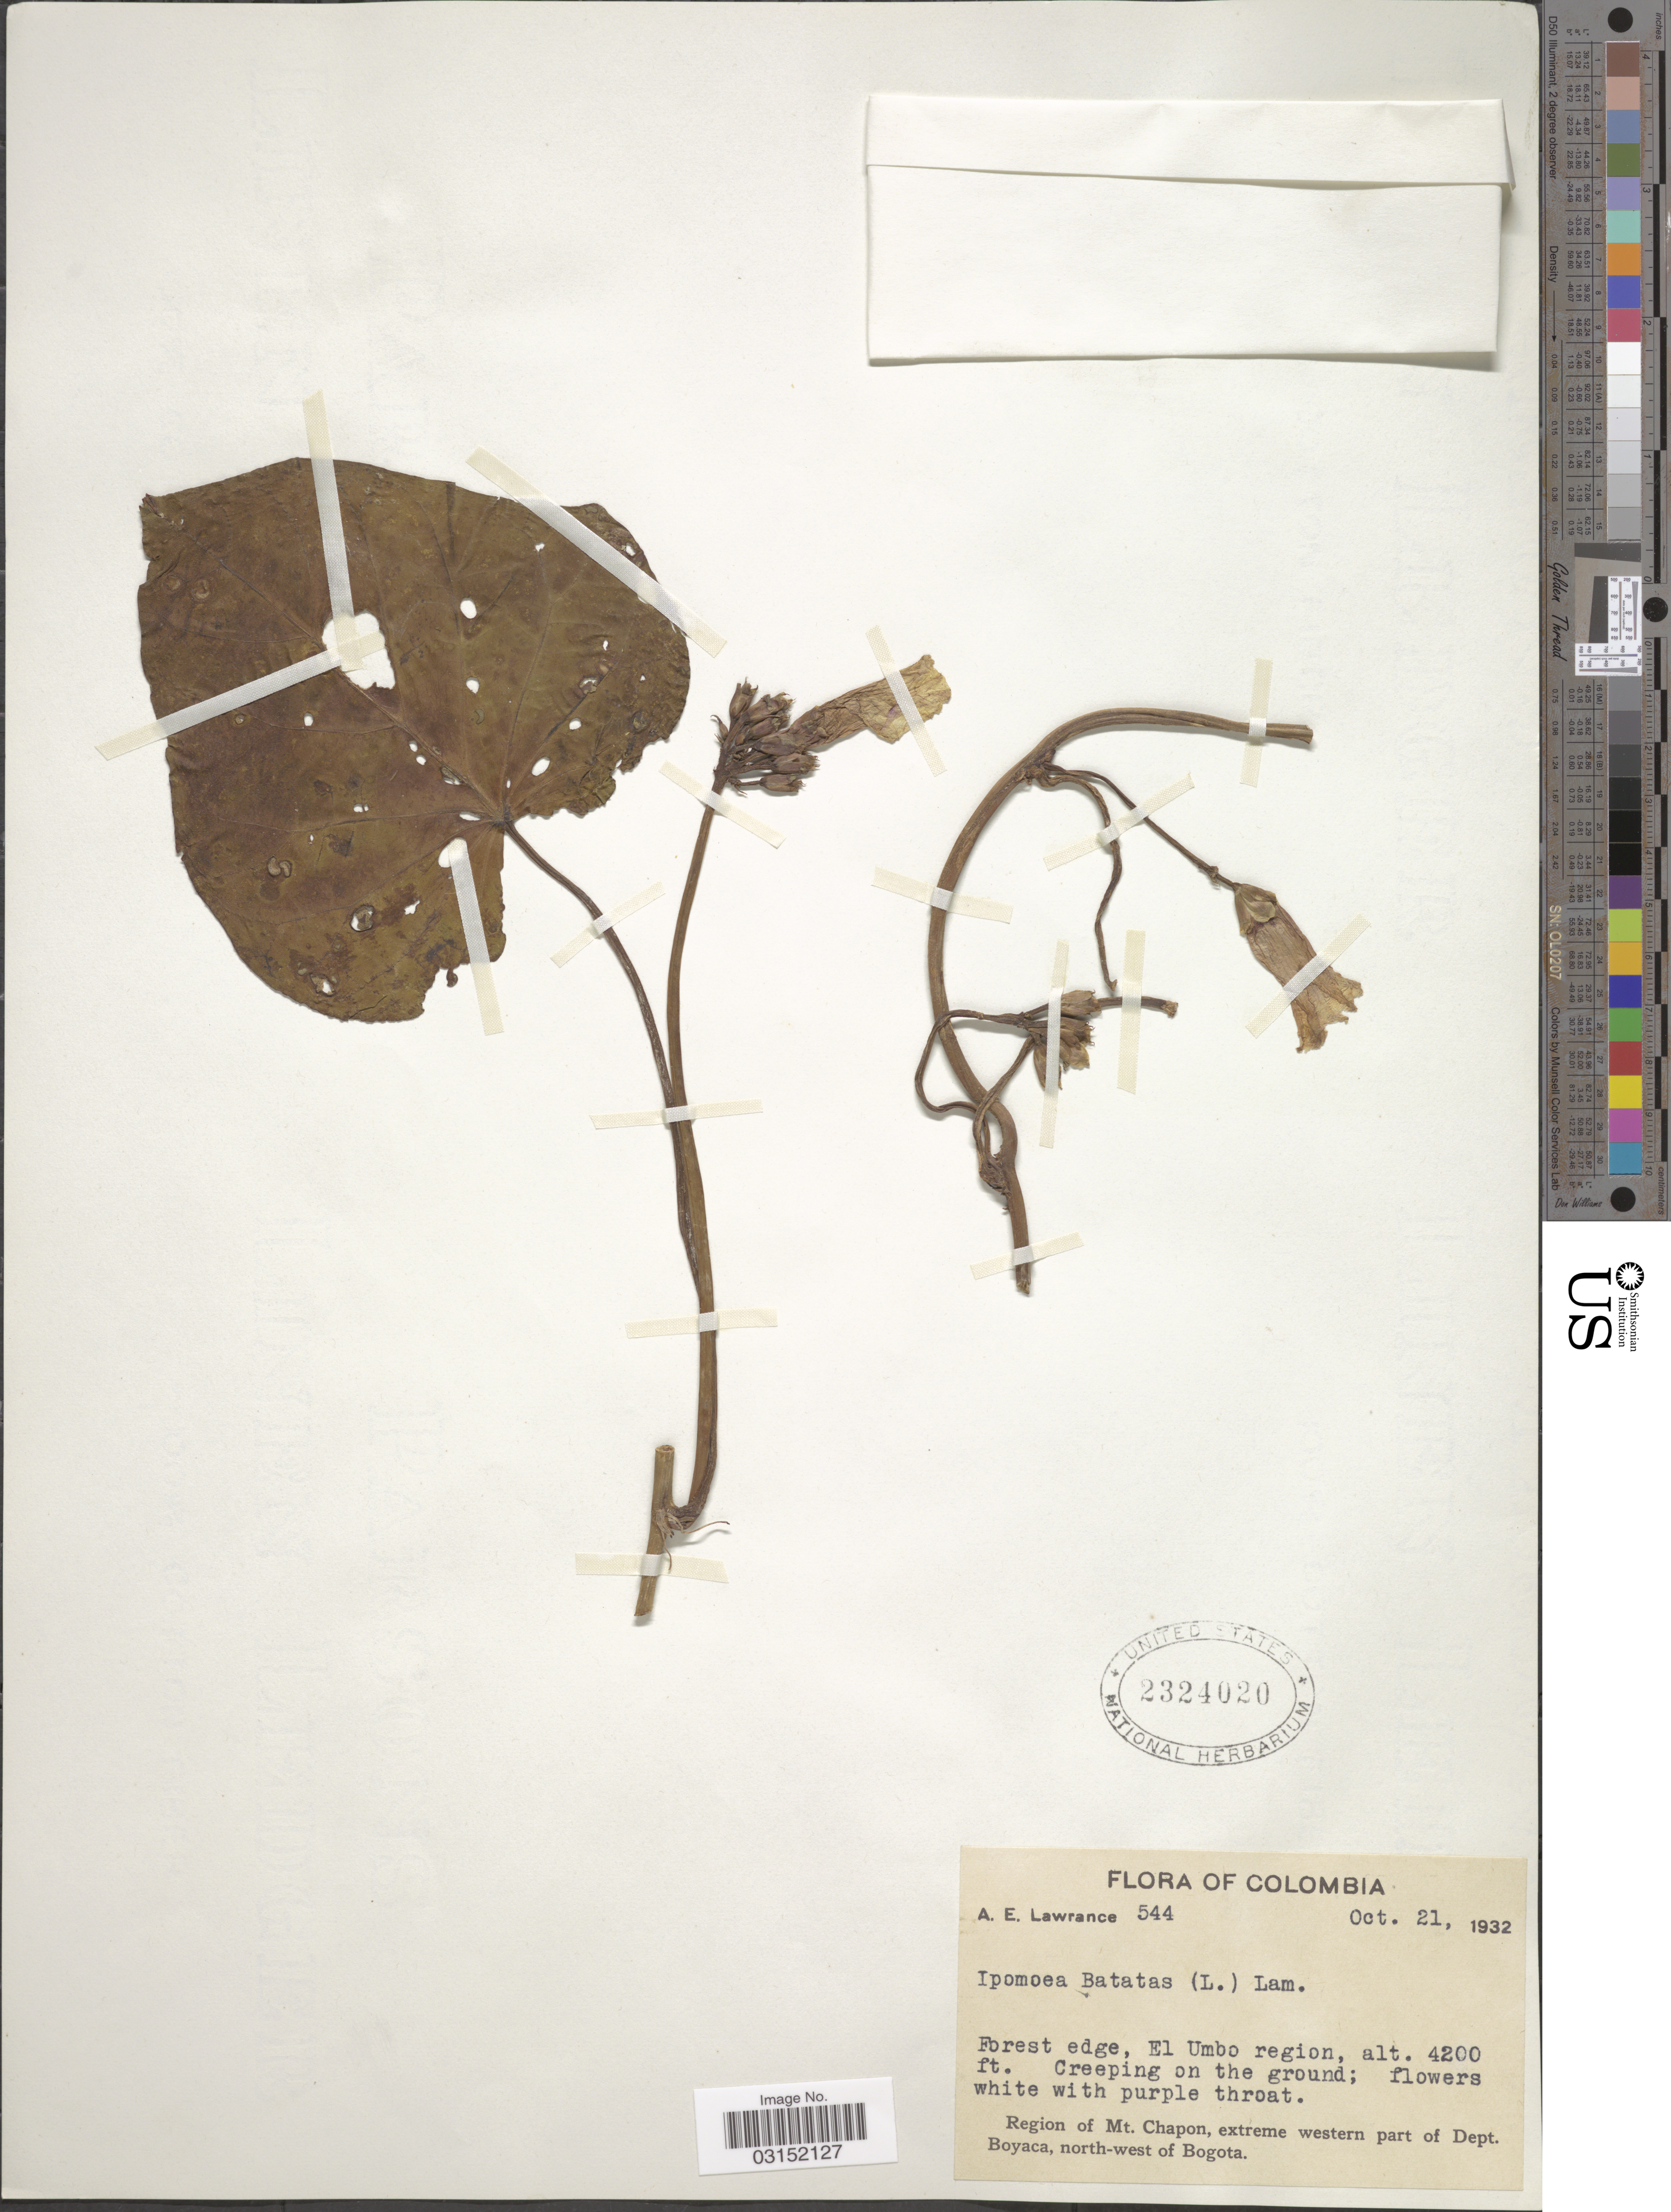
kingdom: Plantae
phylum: Tracheophyta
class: Magnoliopsida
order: Solanales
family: Convolvulaceae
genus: Ipomoea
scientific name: Ipomoea batatas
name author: (L.) Lam.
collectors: A. Lawrance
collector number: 544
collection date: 1932-10-21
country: Colombia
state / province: Boyacá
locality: Forest edge, El Umbo region. Region of Mt. Chapon, extreme western part of Dept. Boyaca, north-west of Bogota.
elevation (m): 1280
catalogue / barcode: US 2324020